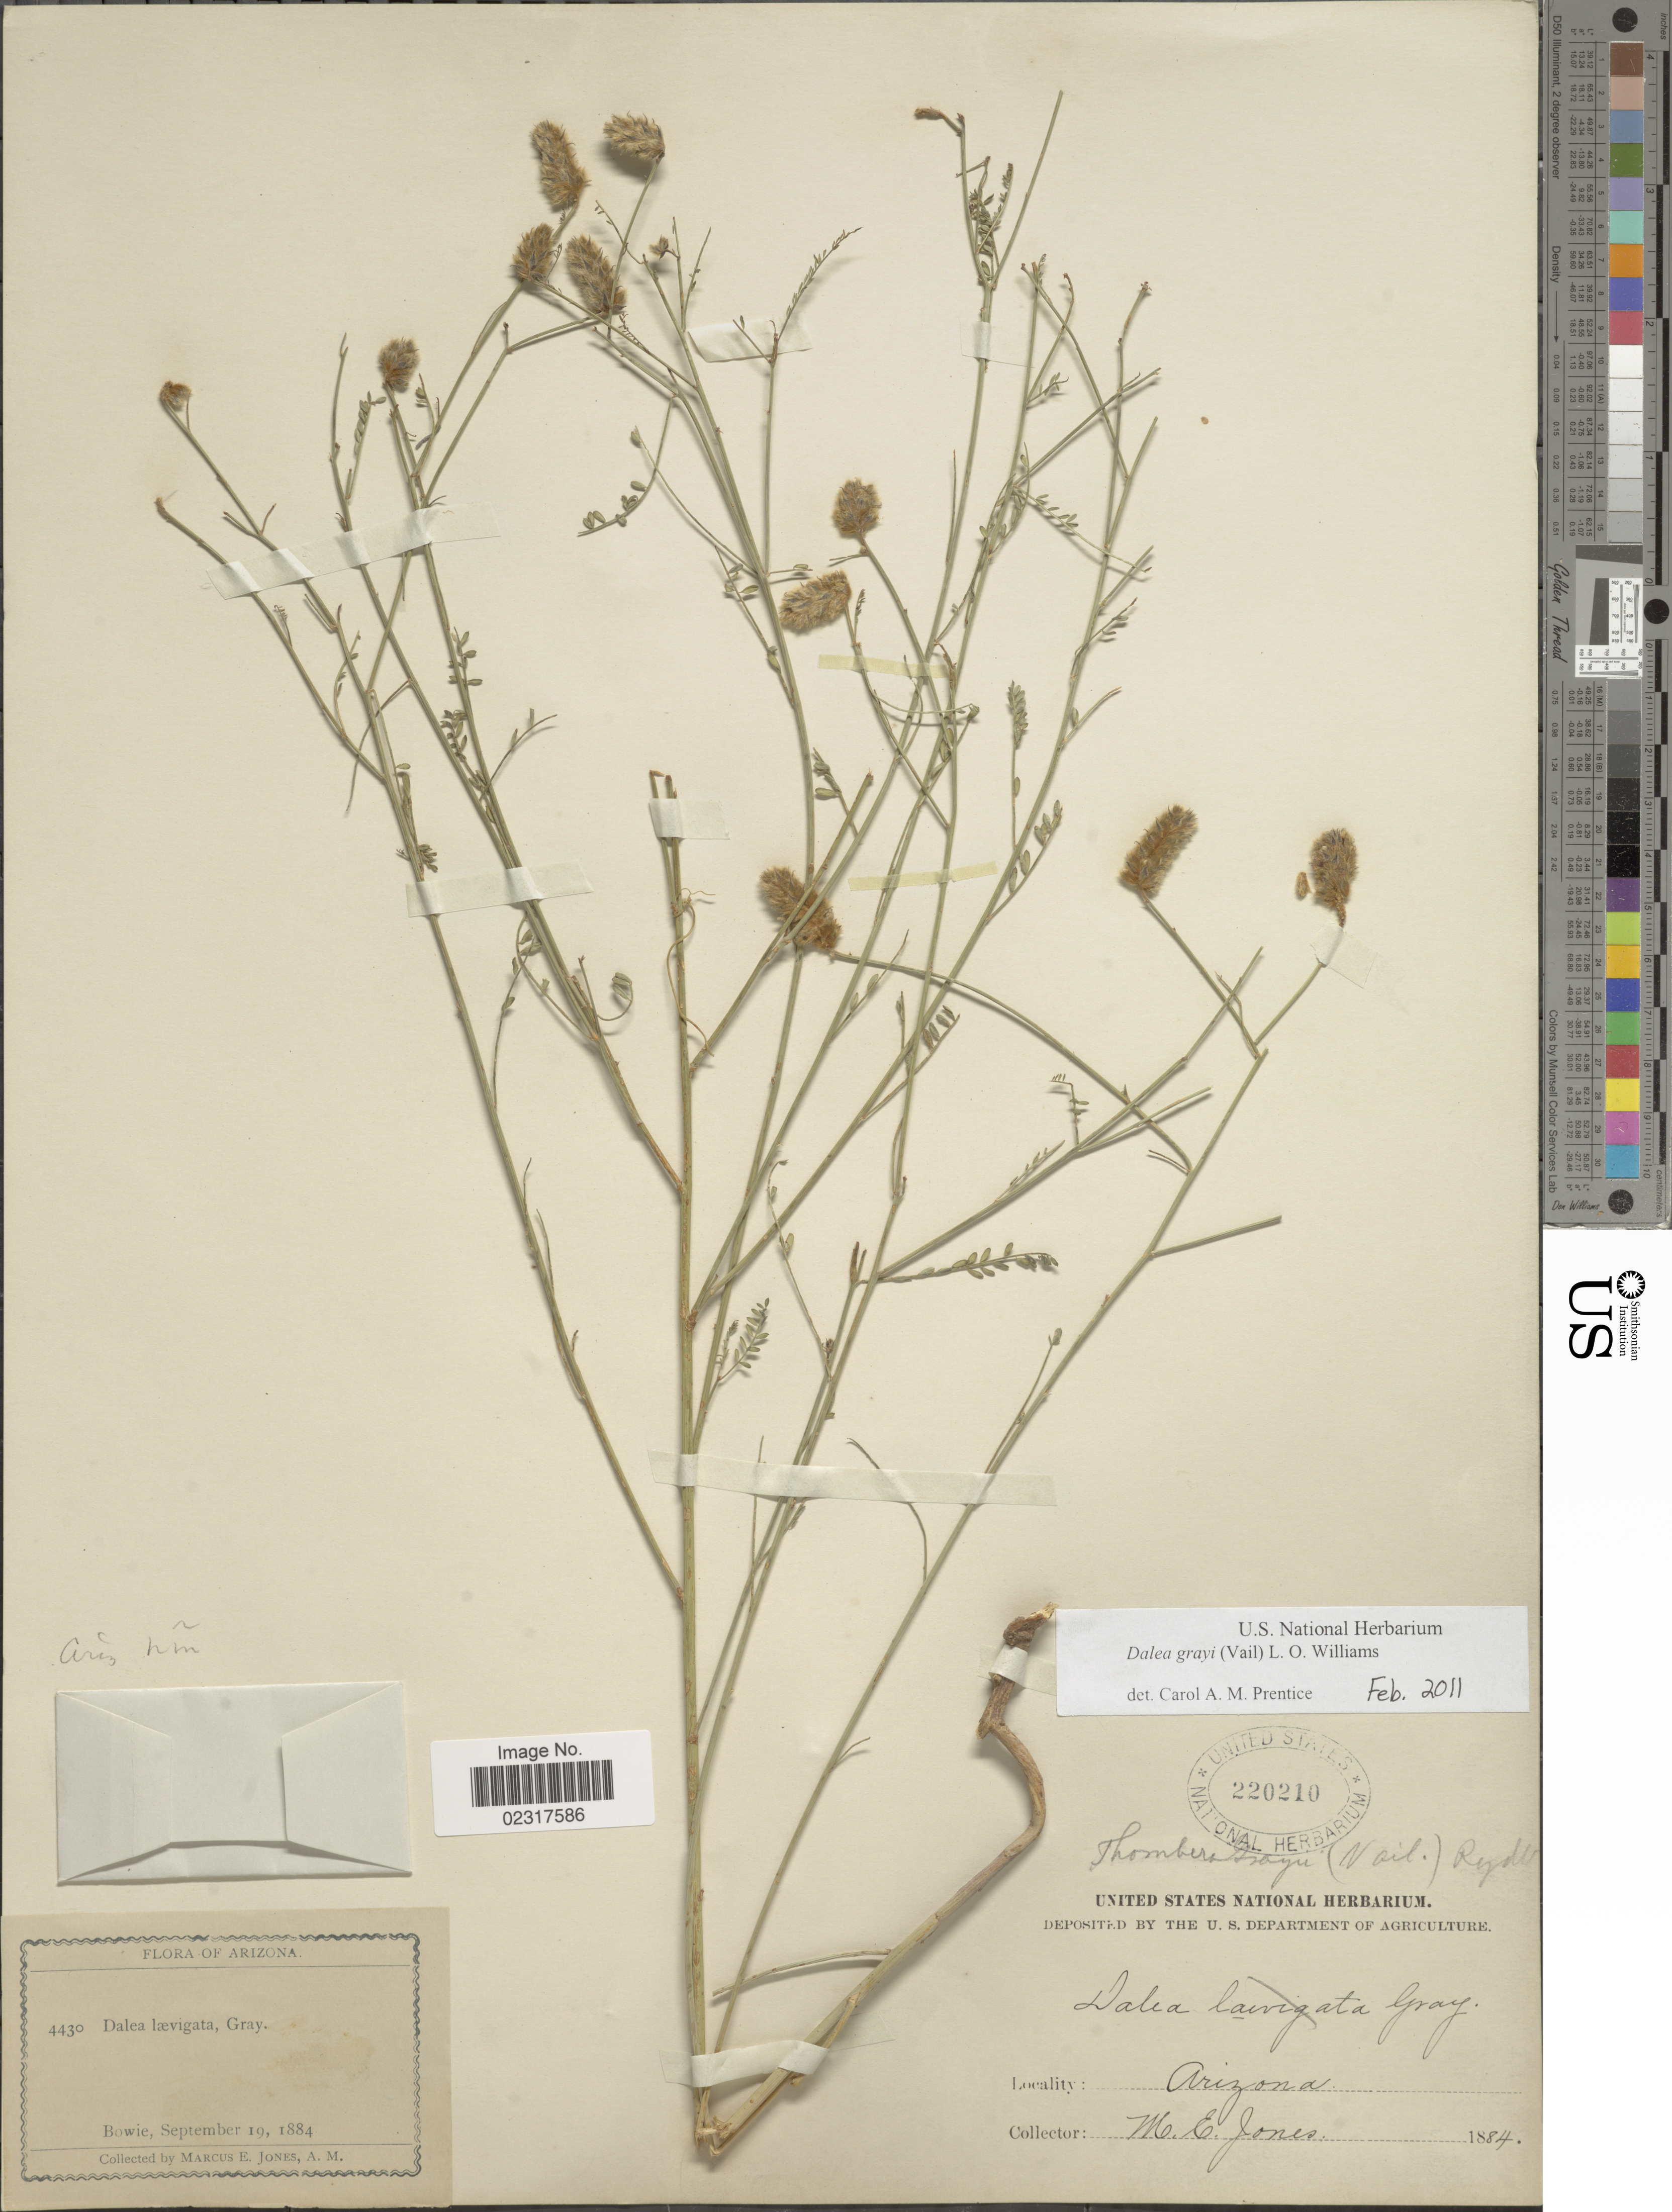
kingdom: Plantae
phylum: Tracheophyta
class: Magnoliopsida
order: Fabales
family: Fabaceae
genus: Dalea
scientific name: Dalea grayi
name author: (Vail) L.O. Williams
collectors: M. E. Jones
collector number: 4430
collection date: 1884-09-19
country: United States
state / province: Arizona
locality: Bowie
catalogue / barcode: US 220210